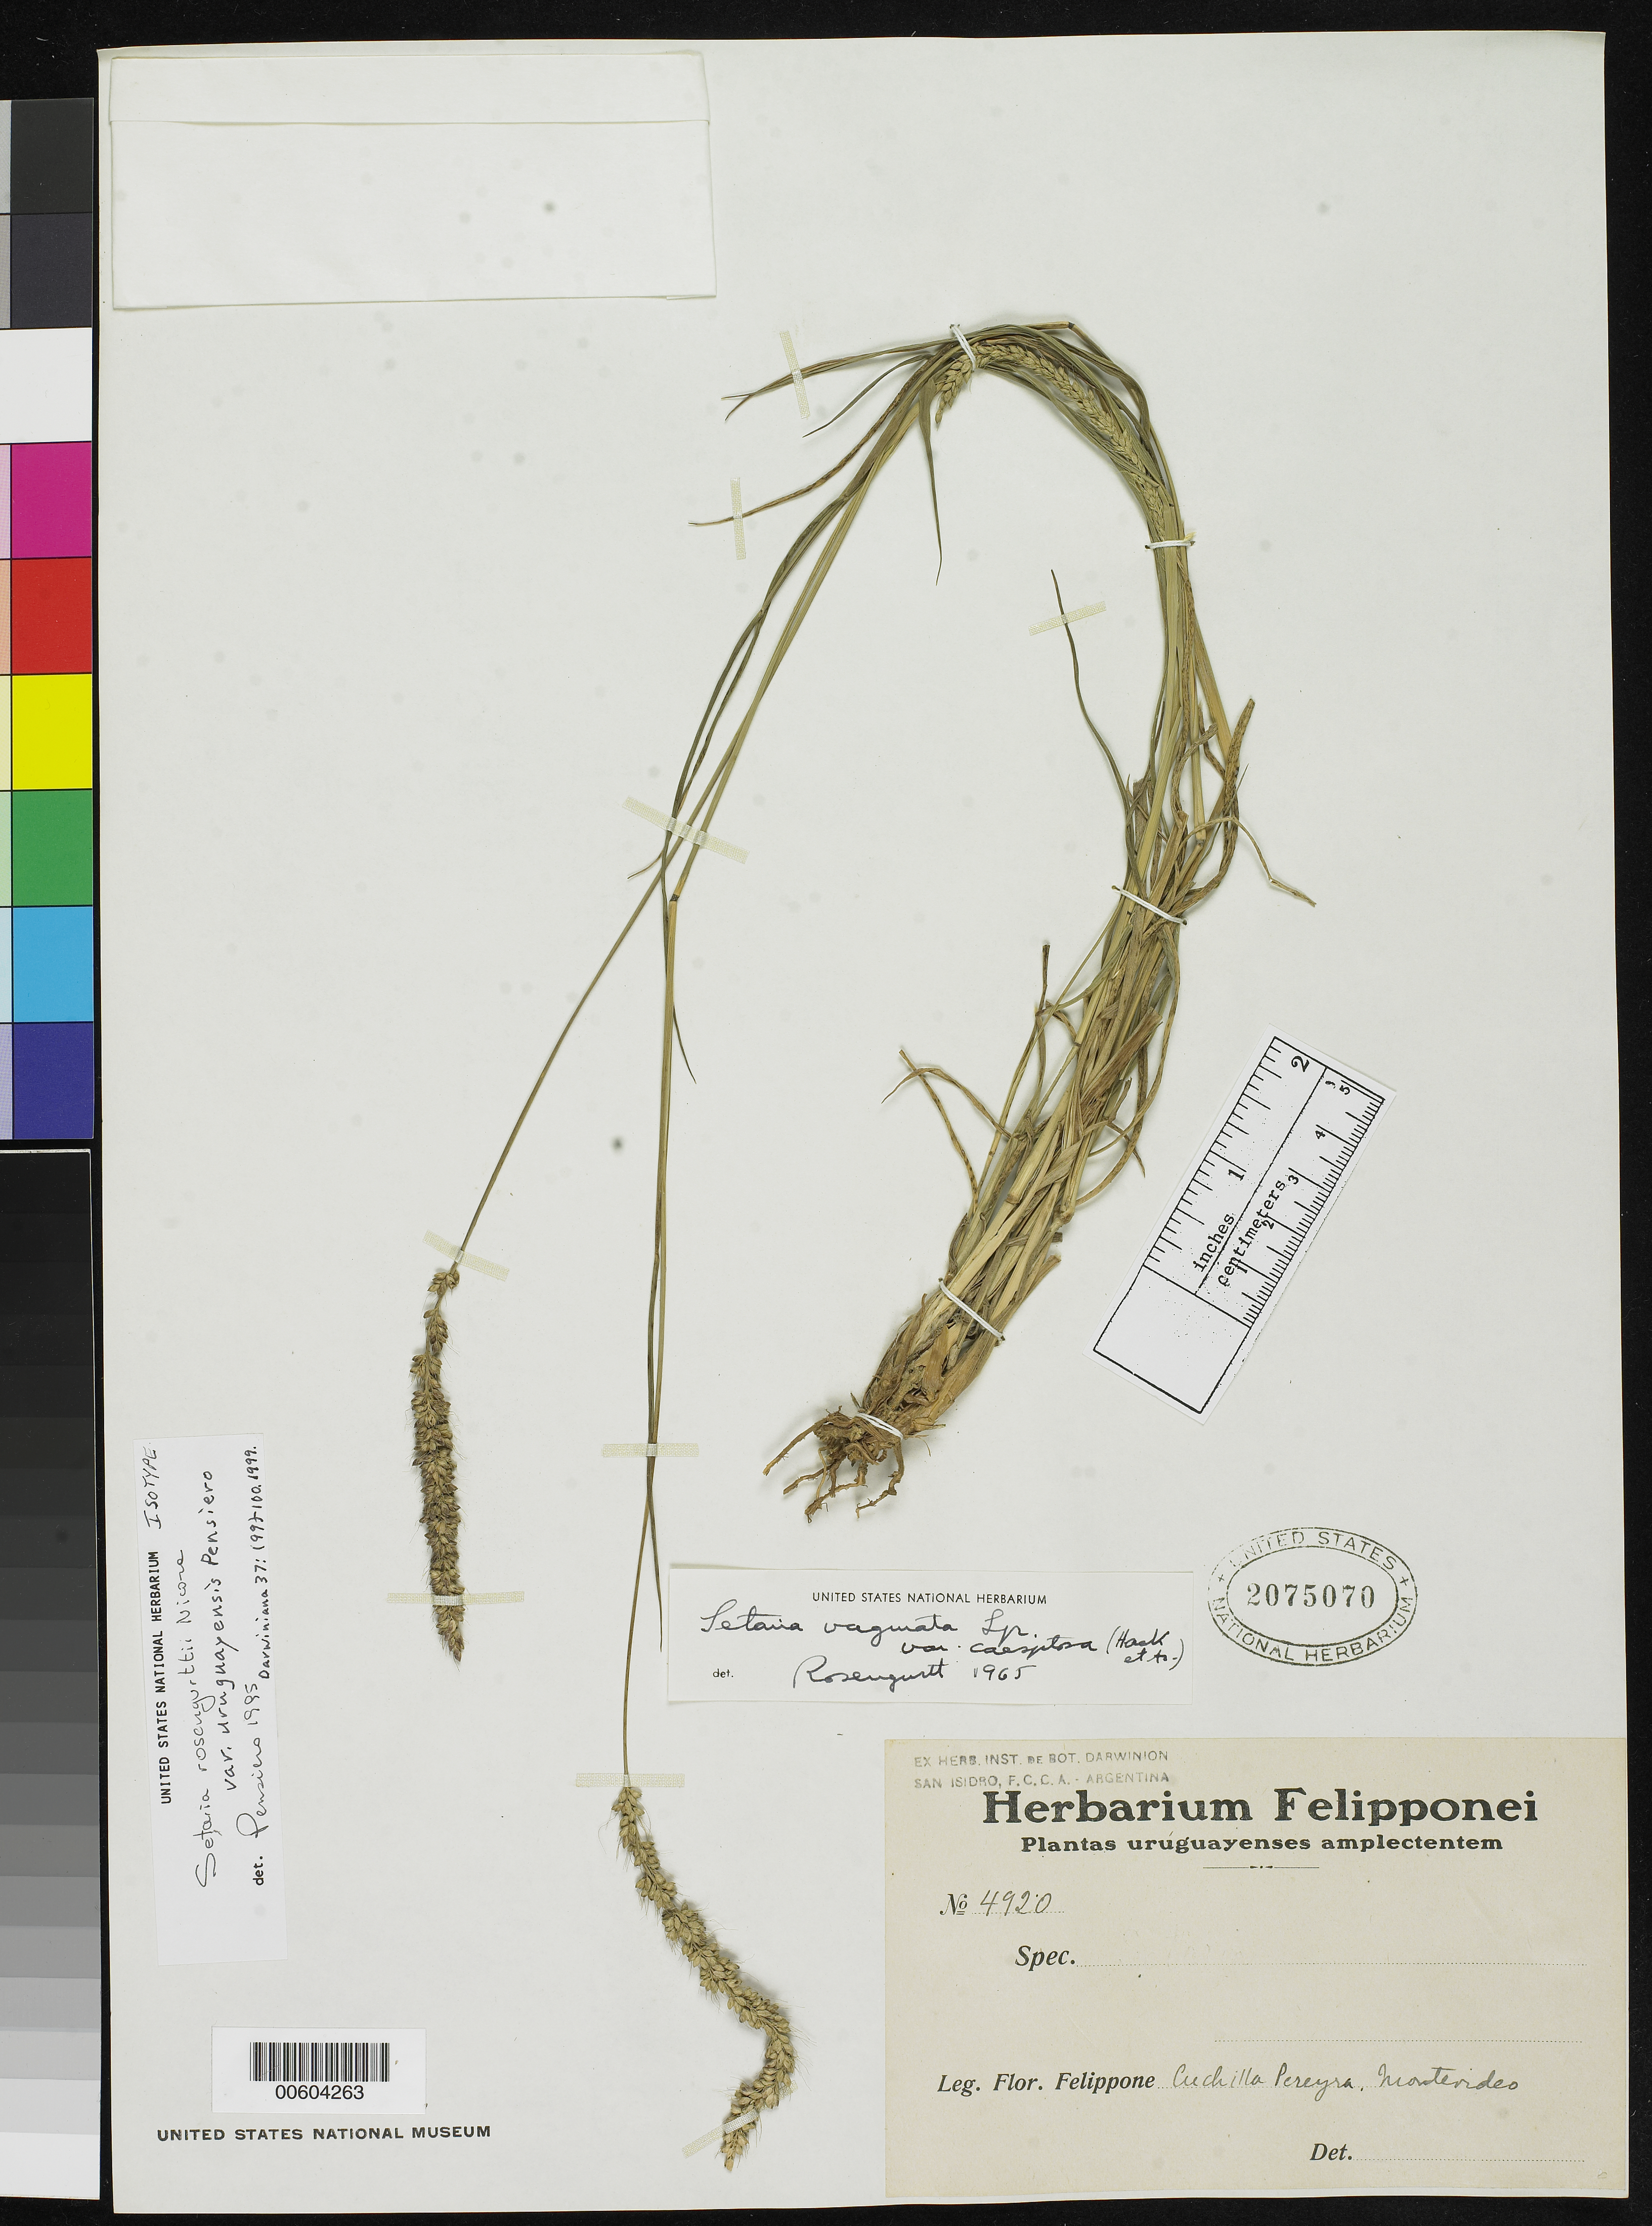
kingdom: Plantae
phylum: Tracheophyta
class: Liliopsida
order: Poales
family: Poaceae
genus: Setaria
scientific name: Setaria rosengurttii var. uruguaryensis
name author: Pensiero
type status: Isotype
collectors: F. Felippone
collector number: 4920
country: Uruguay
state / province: Montevideo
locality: Cuchilla Pereyra, Montevideo.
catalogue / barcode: US 2075070